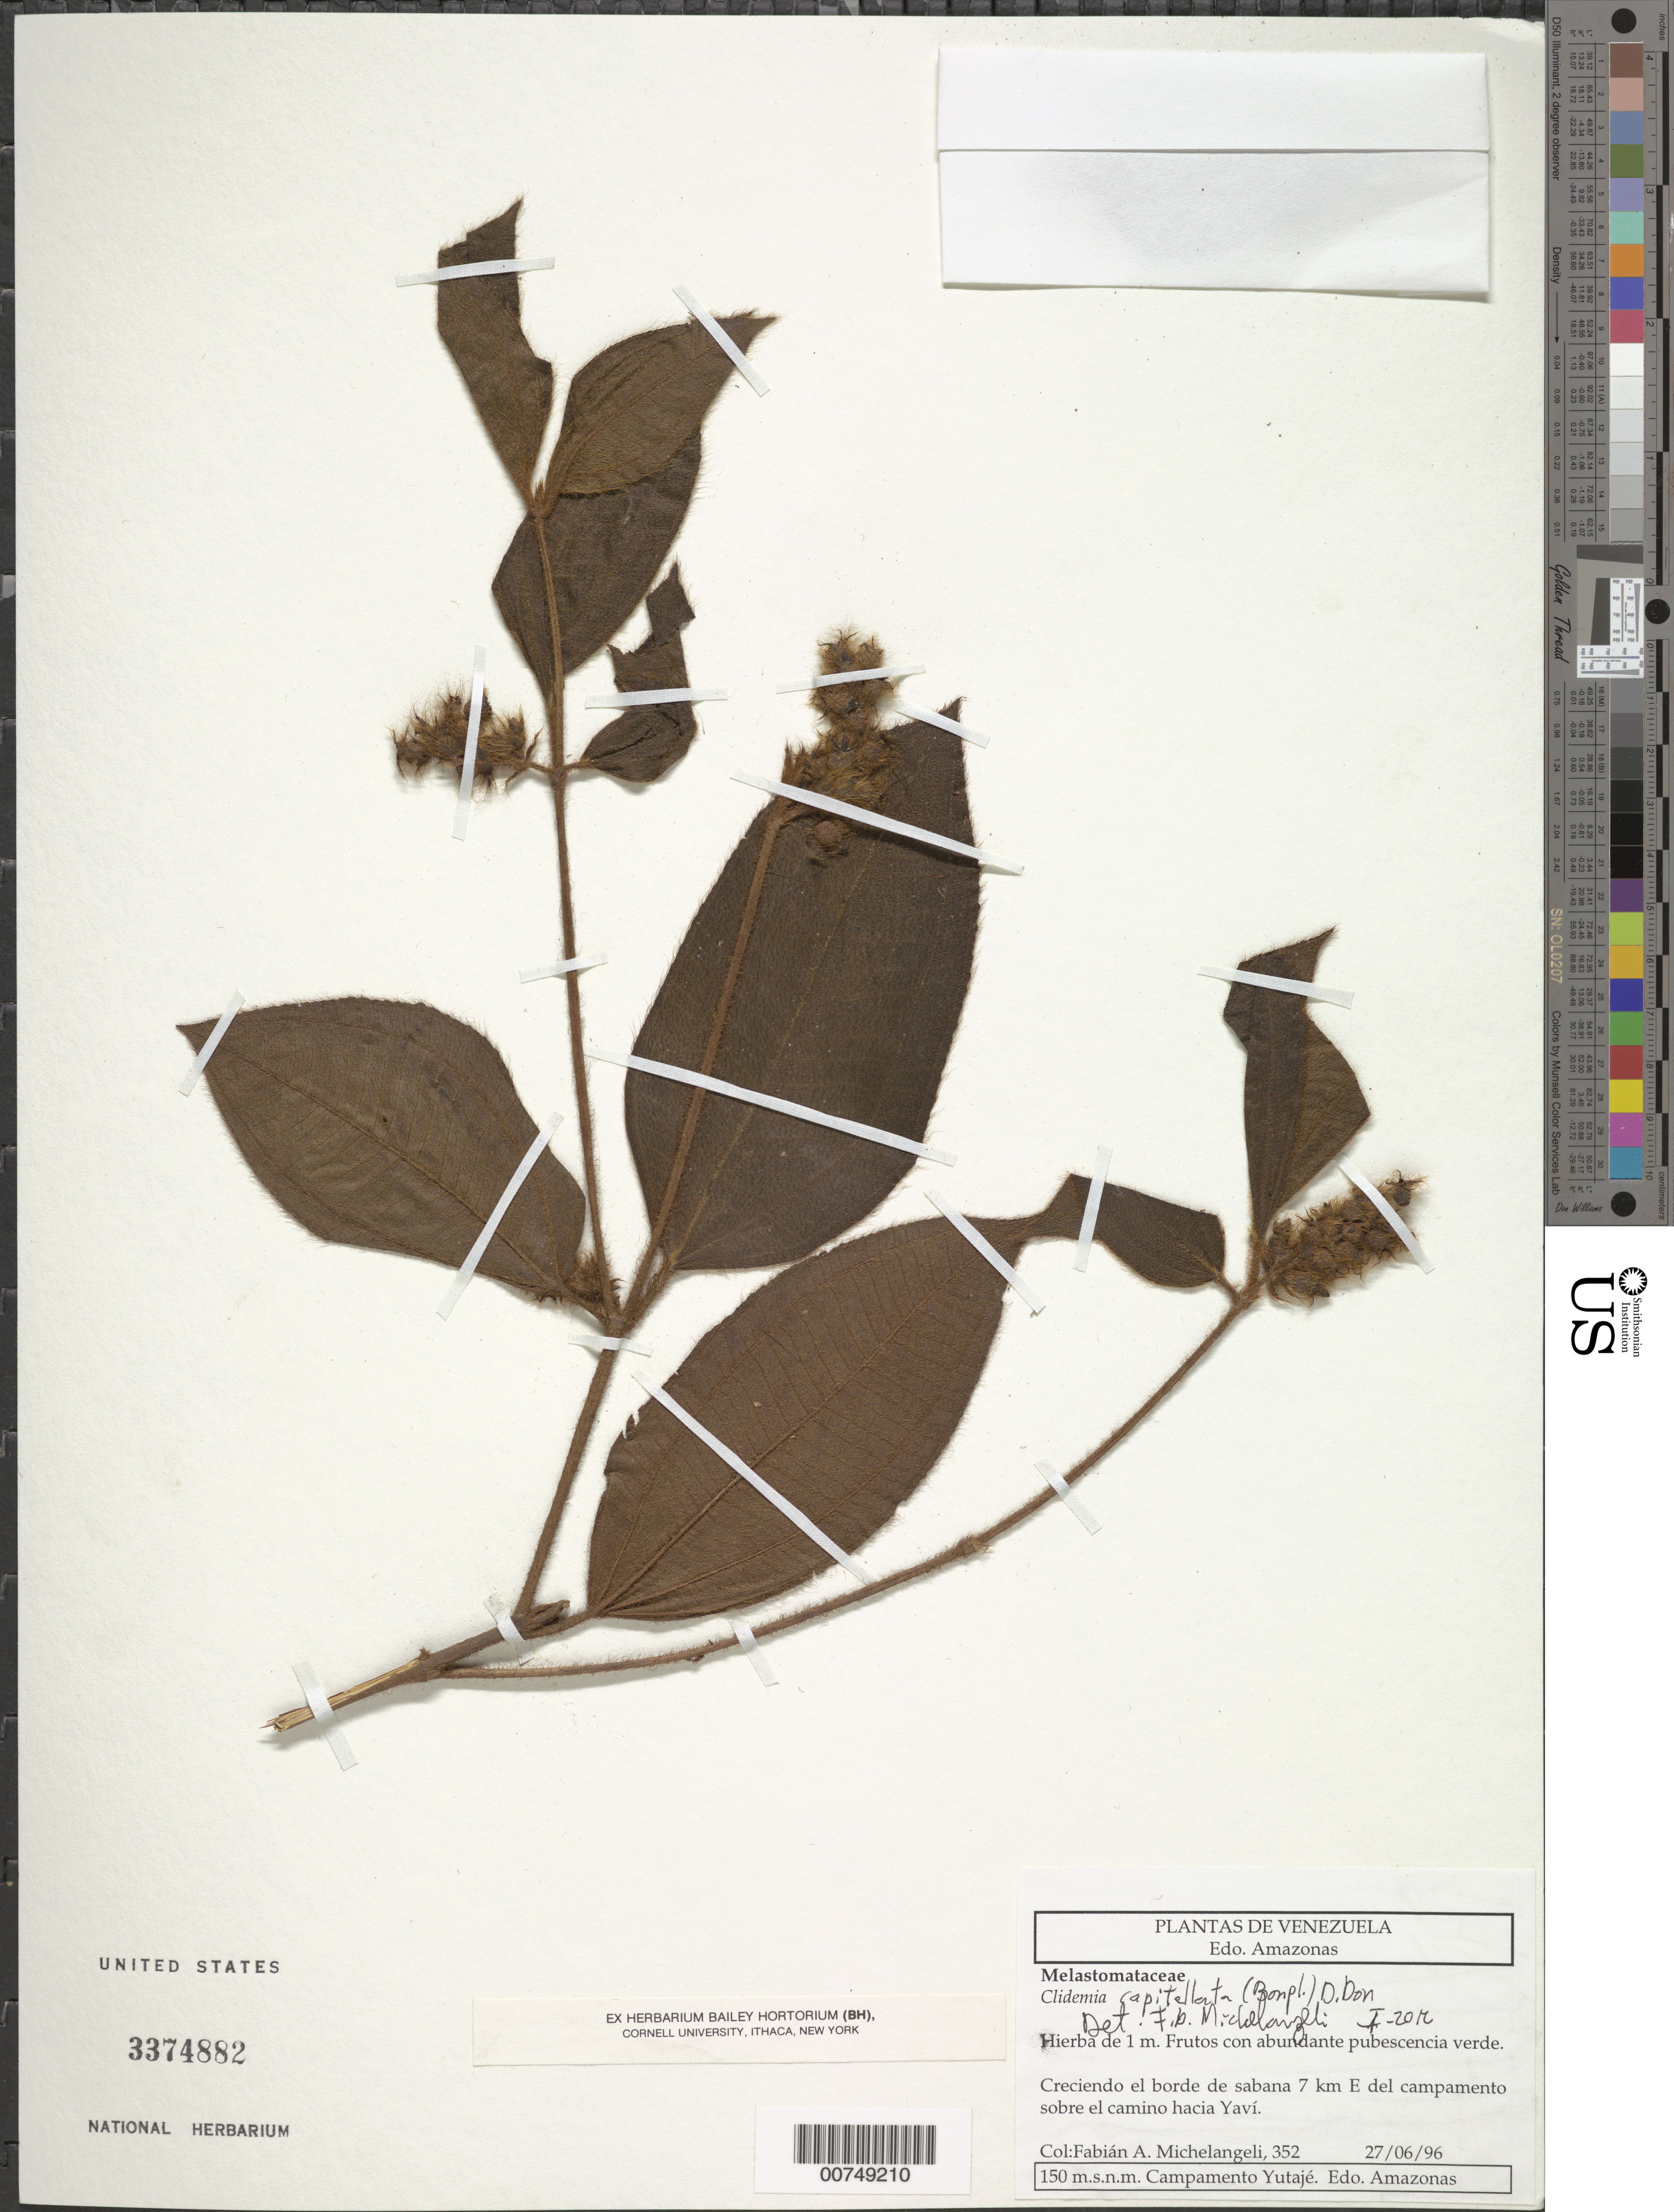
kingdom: Plantae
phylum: Tracheophyta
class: Magnoliopsida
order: Myrtales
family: Melastomataceae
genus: Clidemia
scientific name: Clidemia capitellata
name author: (Bonpl.) D. Don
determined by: Michelangeli, F. A.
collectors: F. A. Michelangeli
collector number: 352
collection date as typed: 27-Jun-96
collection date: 1996-06-27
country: Venezuela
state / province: Amazonas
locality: Yaví, 7 km E del campamento sobre el camino hacia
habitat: Creciendo el borde de la sabana; campamento Yutaje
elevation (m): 150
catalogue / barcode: US 3374882